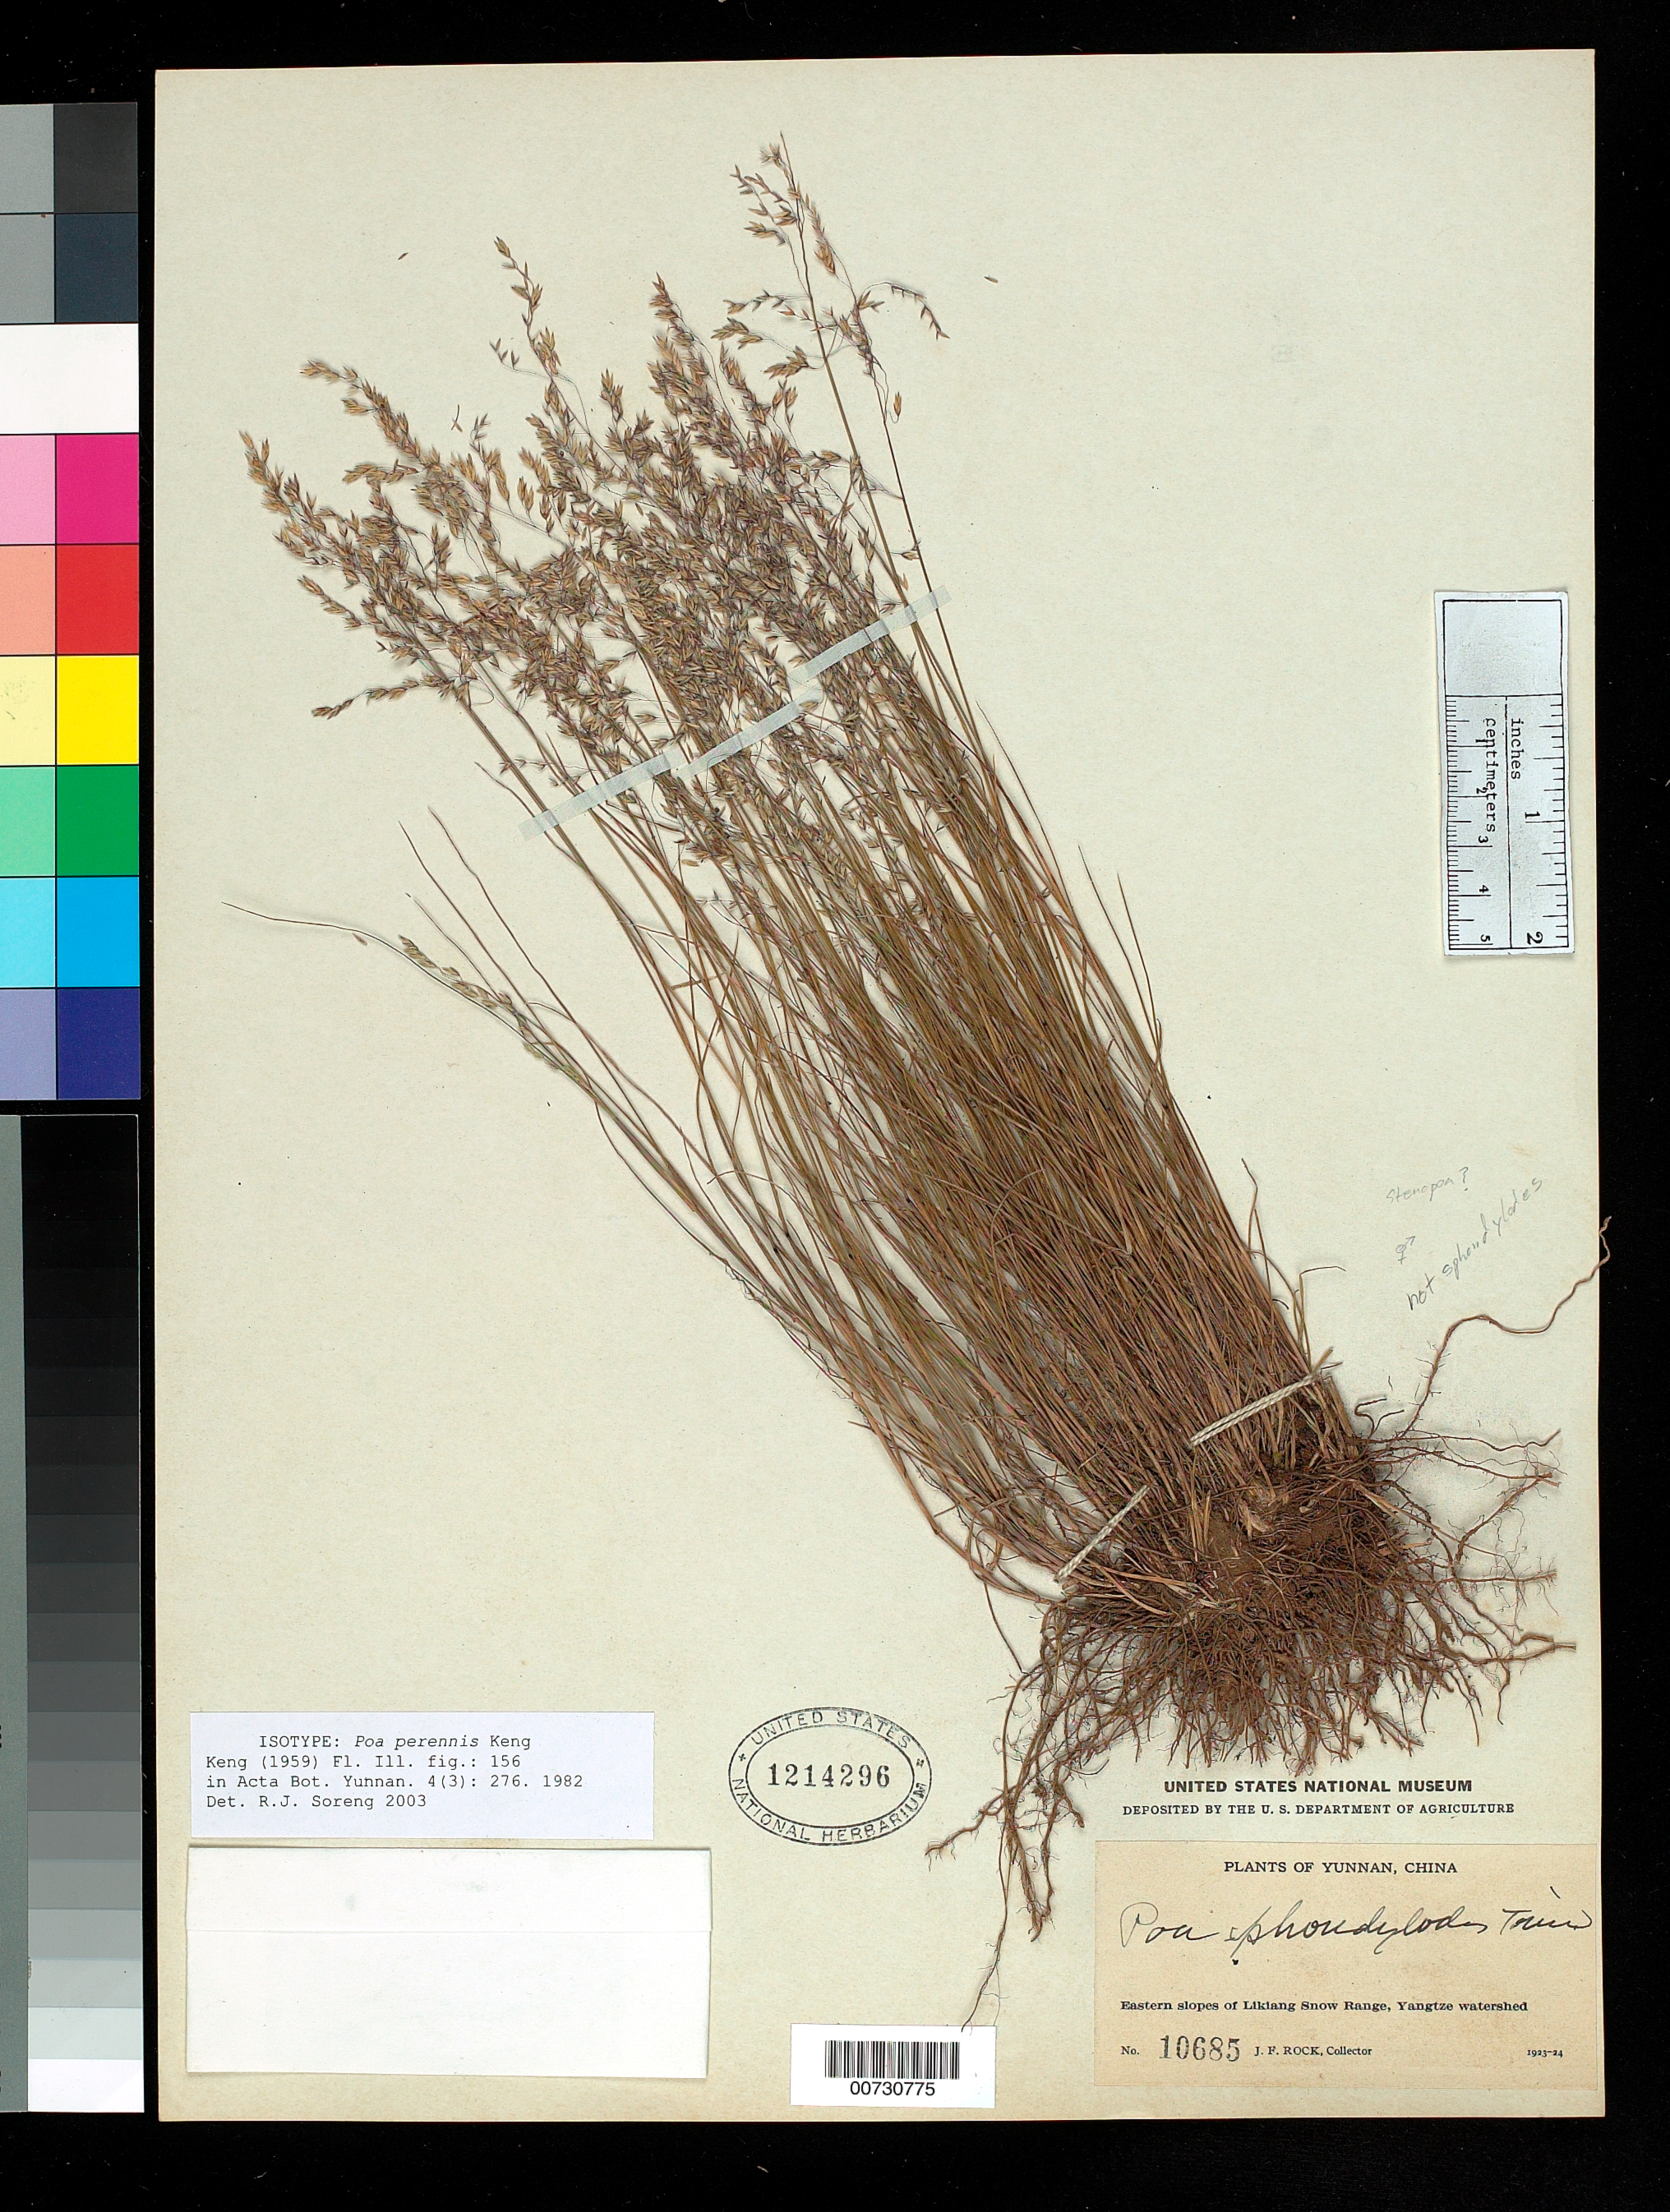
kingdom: Plantae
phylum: Tracheophyta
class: Liliopsida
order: Poales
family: Poaceae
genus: Poa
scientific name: Poa perennis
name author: Keng ex Keng f.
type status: Isotype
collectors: J. F. Rock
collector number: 10685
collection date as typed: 1923 to -- --- 1924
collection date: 1923/1924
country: China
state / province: Yunnan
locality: Eastern slopes of Likiang Snow Range, Yangtze watershed.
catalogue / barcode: US 1214296